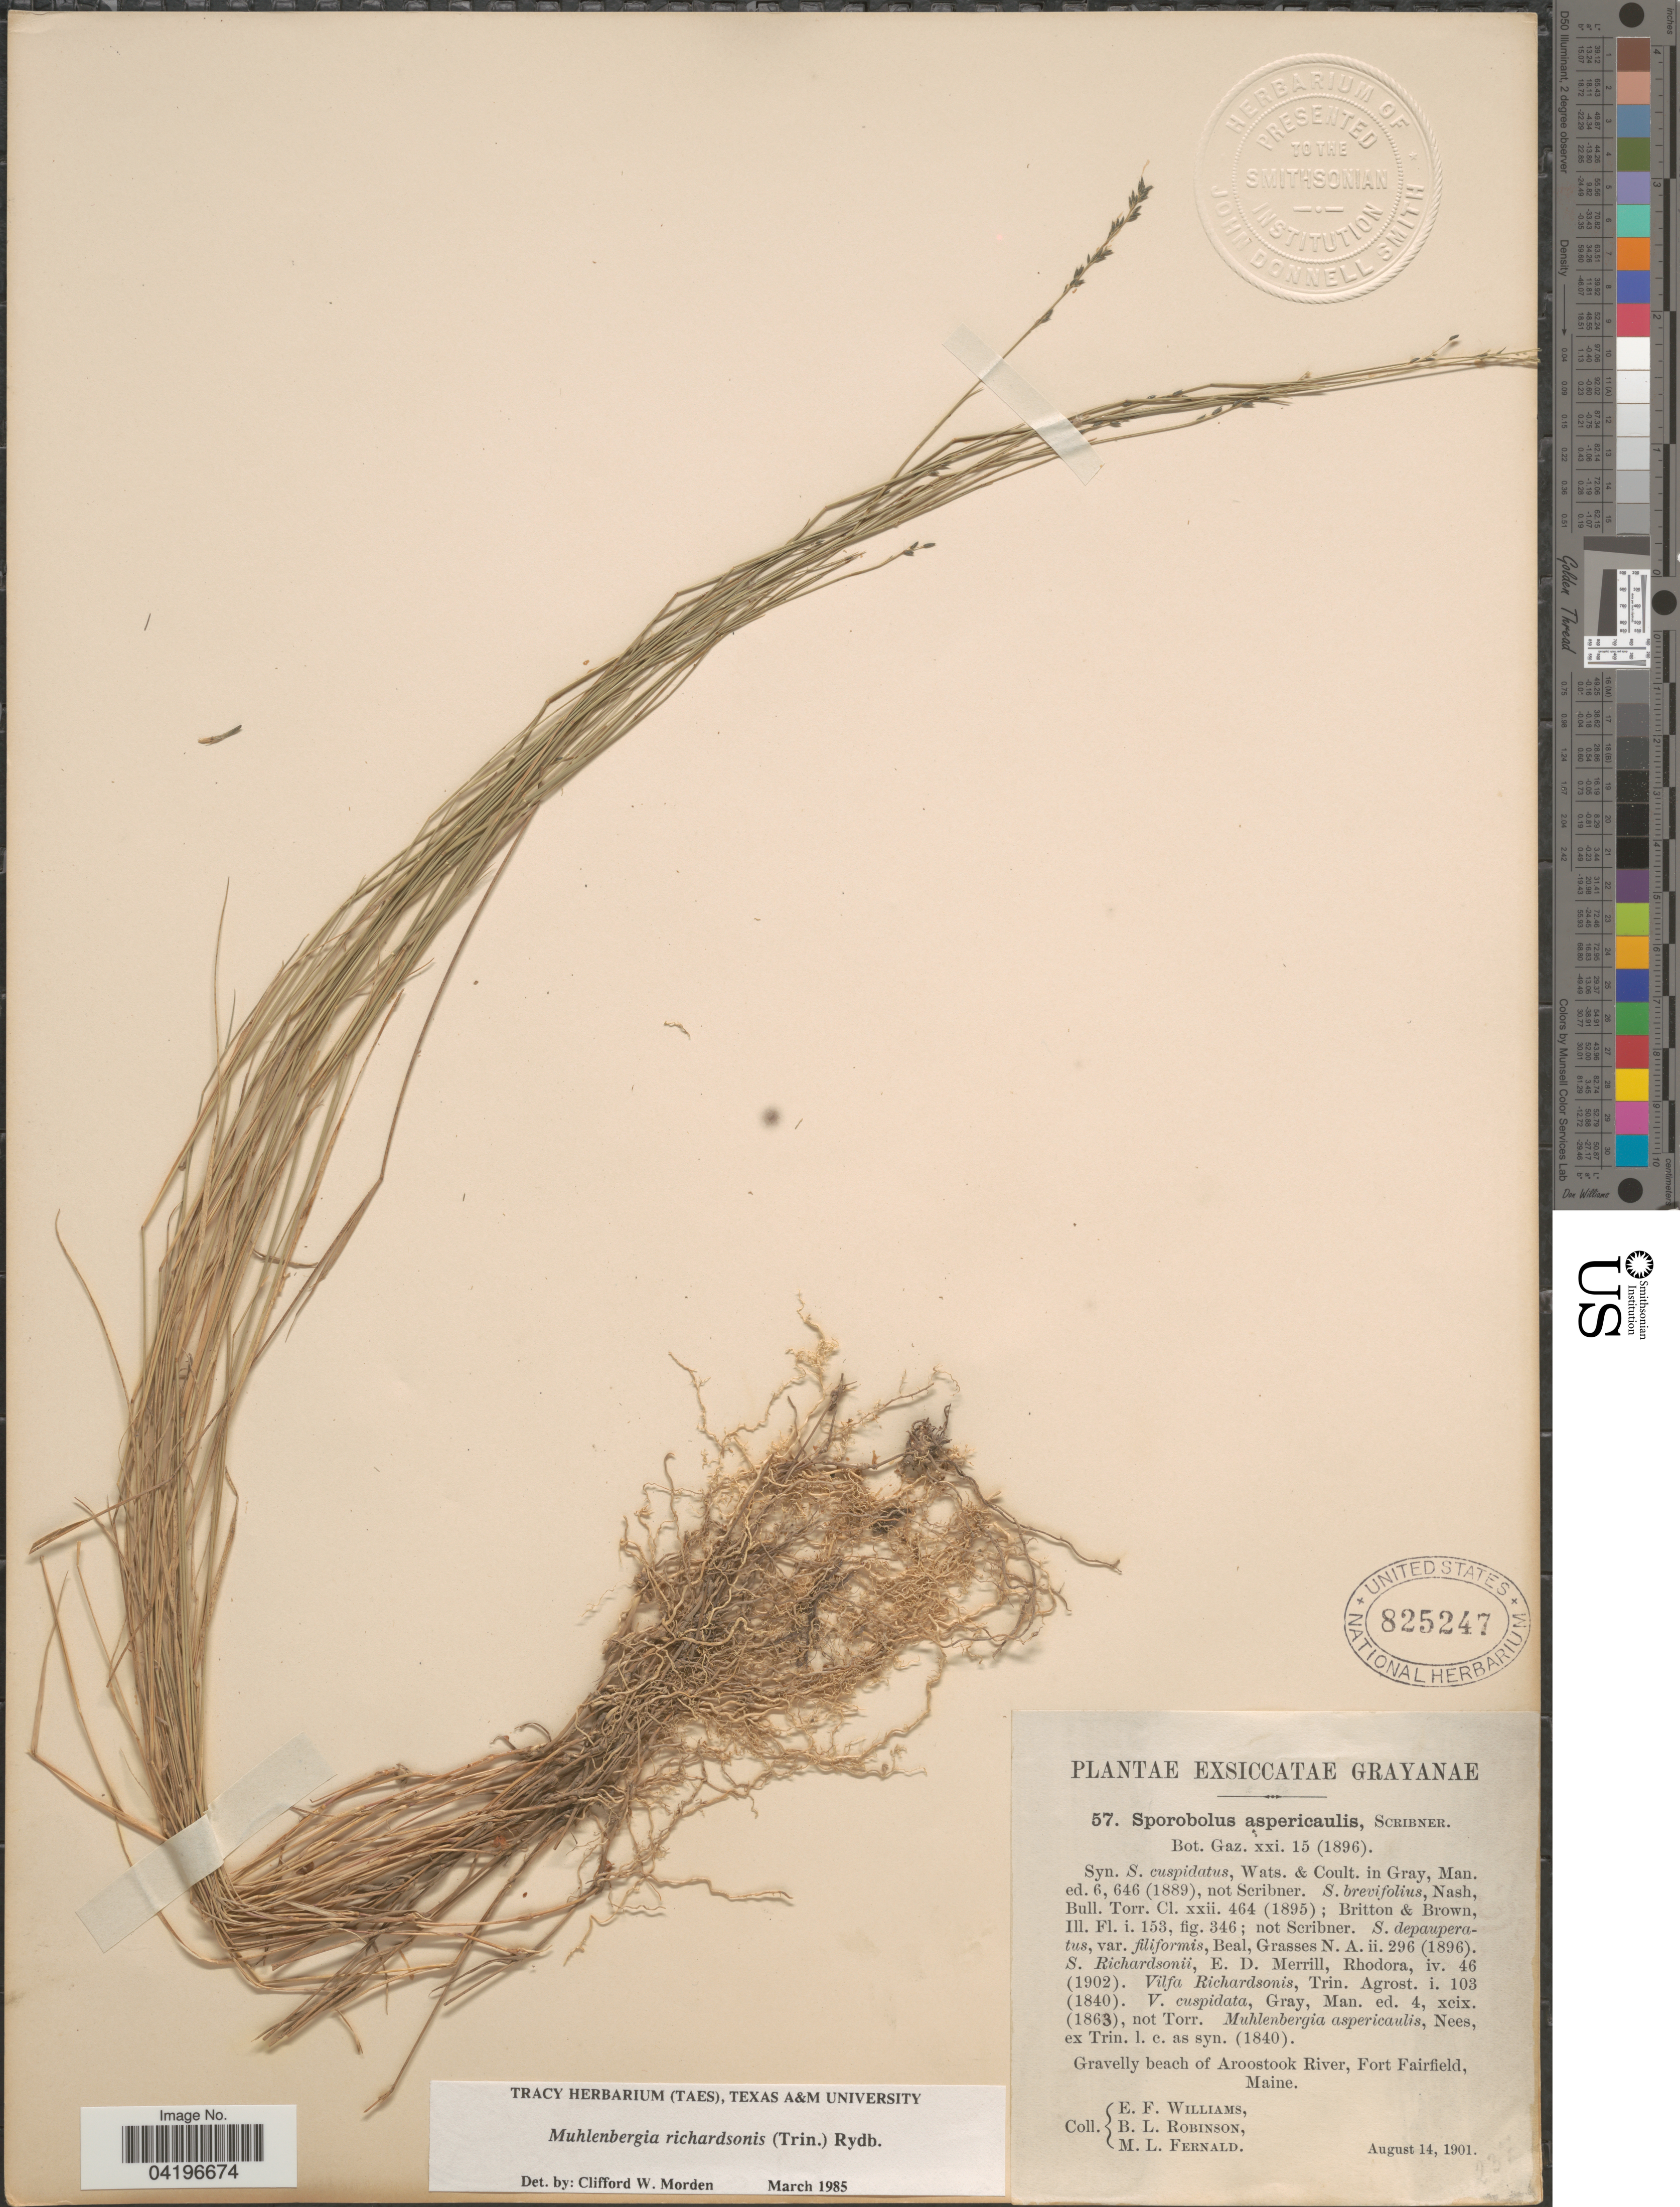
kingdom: Plantae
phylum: Tracheophyta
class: Liliopsida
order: Poales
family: Poaceae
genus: Muhlenbergia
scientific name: Muhlenbergia richardsonis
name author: (Trin.) Rydb.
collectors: E. Williams, B. L. Robinson & M. L. Fernald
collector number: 57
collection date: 1901-08-14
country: United States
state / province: Maine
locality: Gravelly beach of Aroostook River, Fort Fairfield.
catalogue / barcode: US 825247